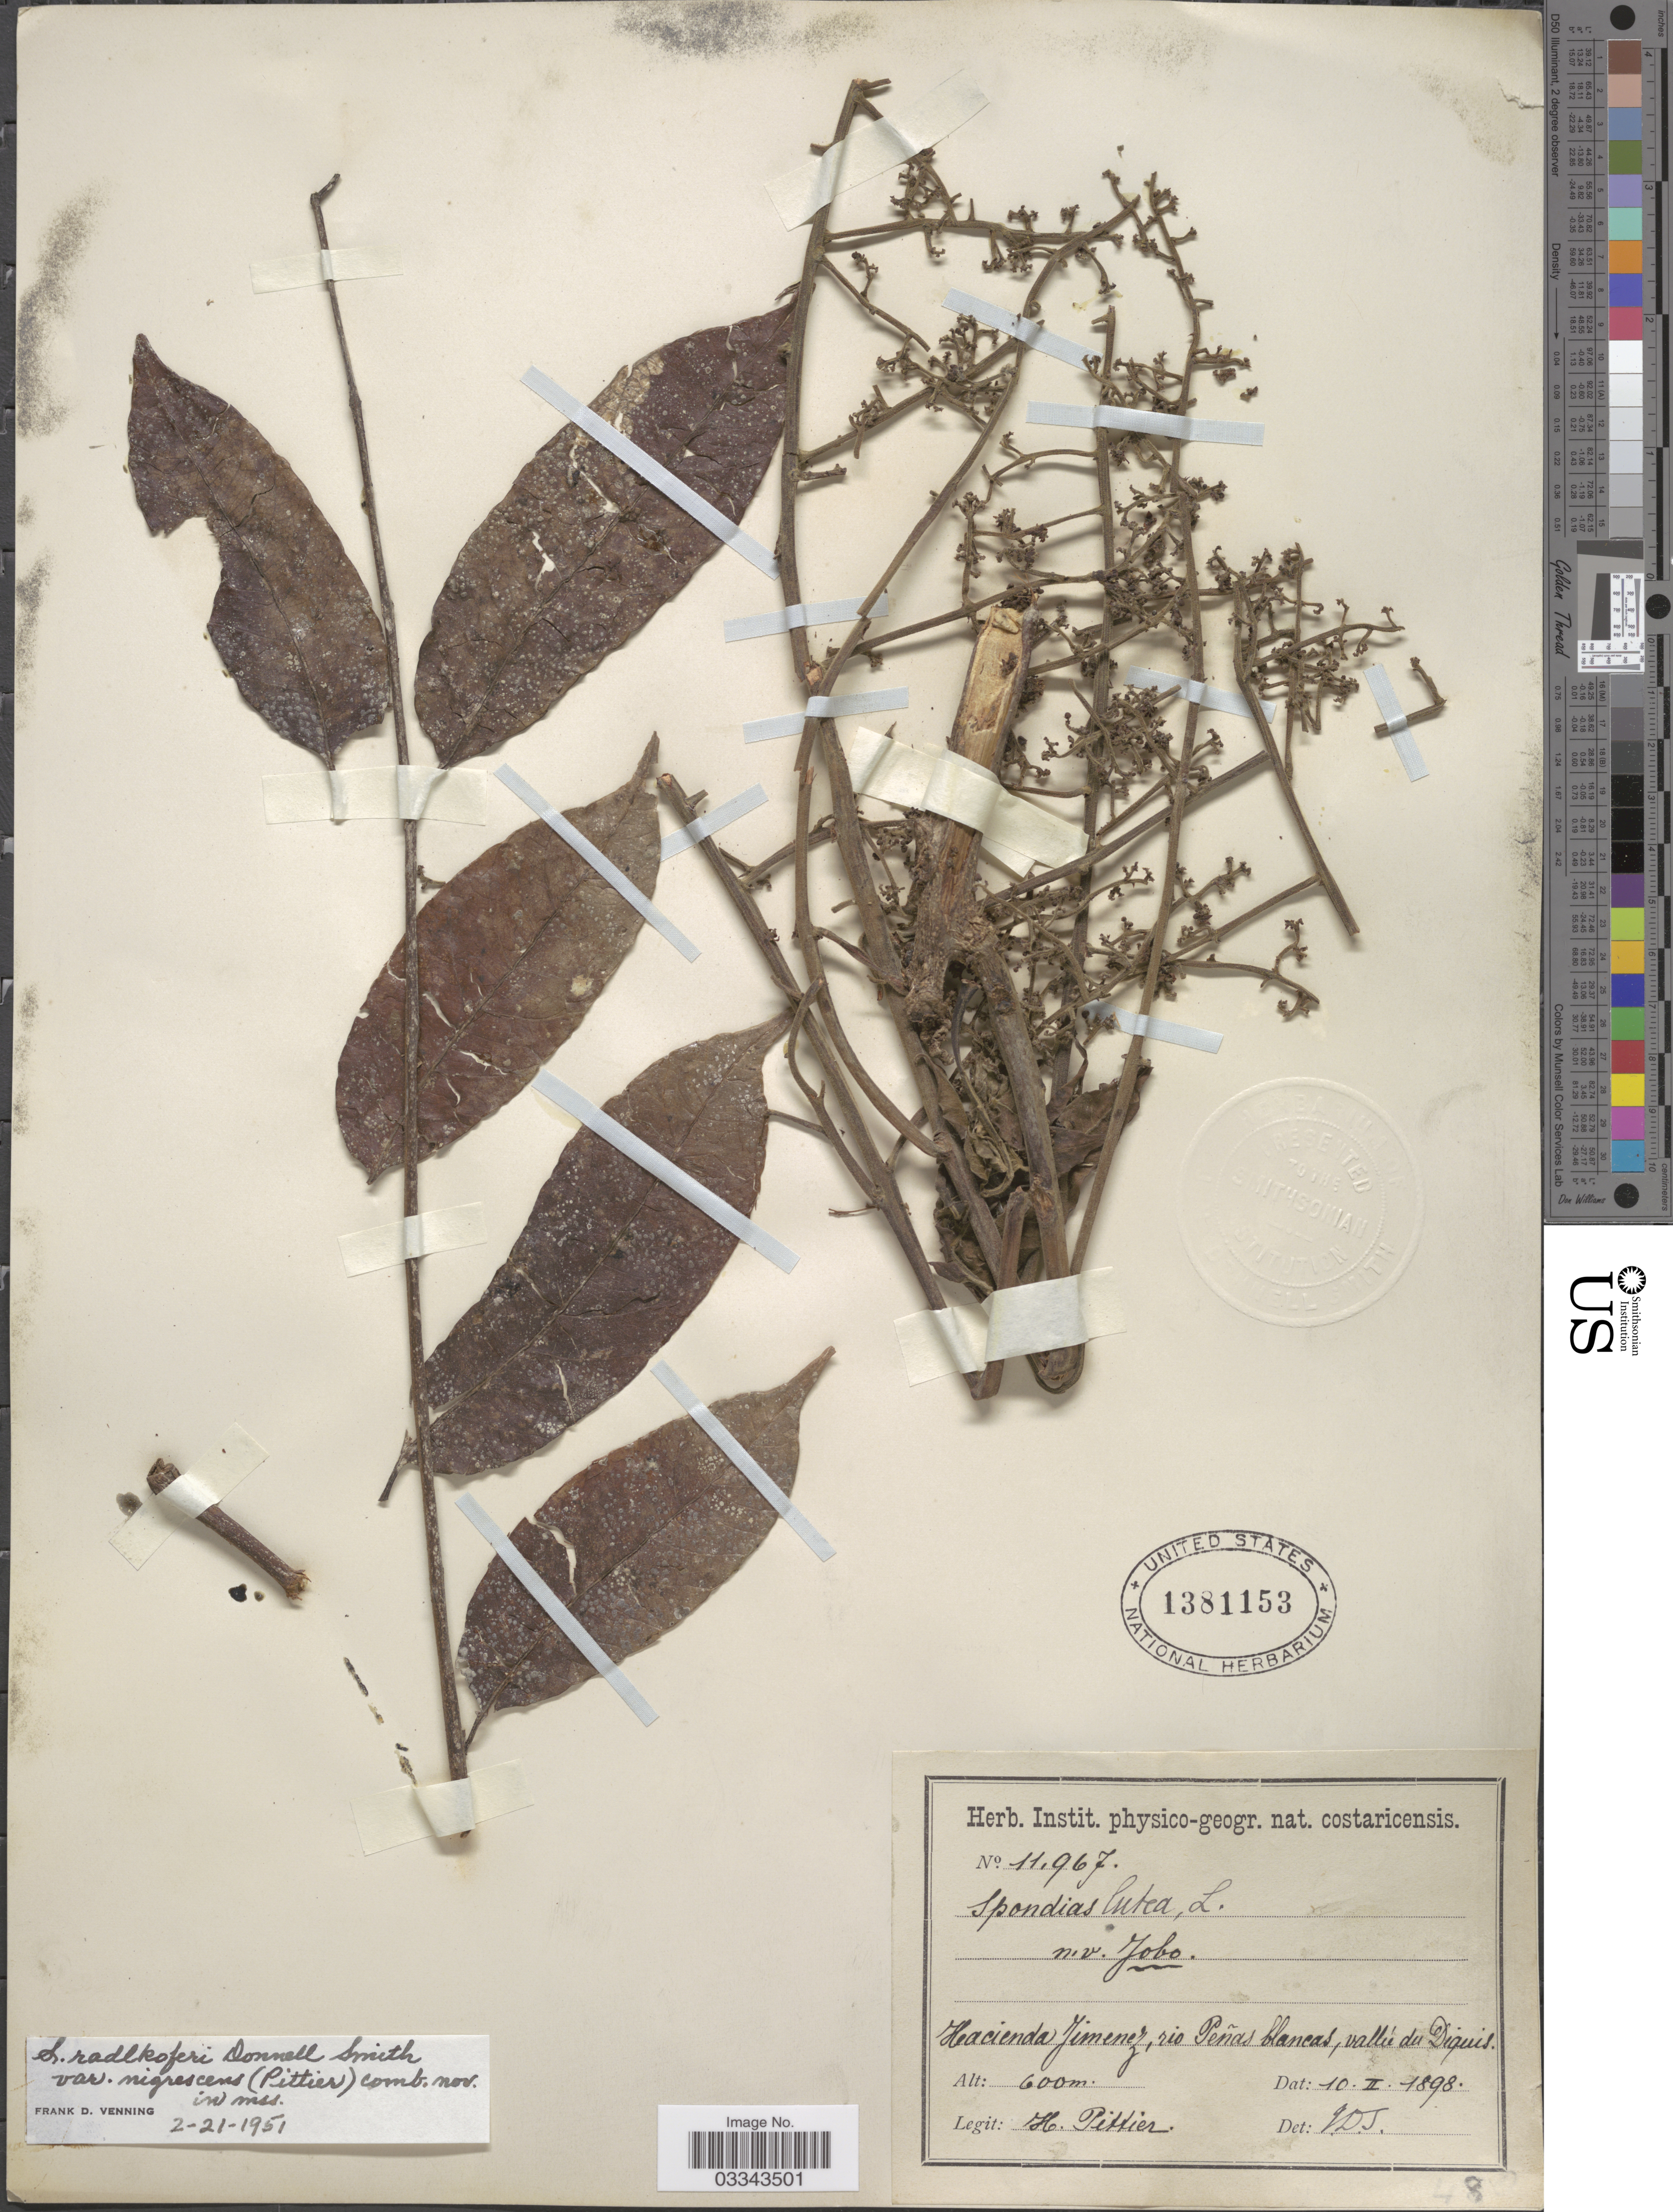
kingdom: Plantae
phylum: Tracheophyta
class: Magnoliopsida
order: Sapindales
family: Anacardiaceae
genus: Spondias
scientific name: Spondias radlkoferi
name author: Donn. Sm.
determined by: Mitchell, John D.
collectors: H. F. Pittier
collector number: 11967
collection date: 1898-02-10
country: Costa Rica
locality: Hacienda Jimenez, rio Peñas blancas, vallée du Diquis.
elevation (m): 600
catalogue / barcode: US 1381153